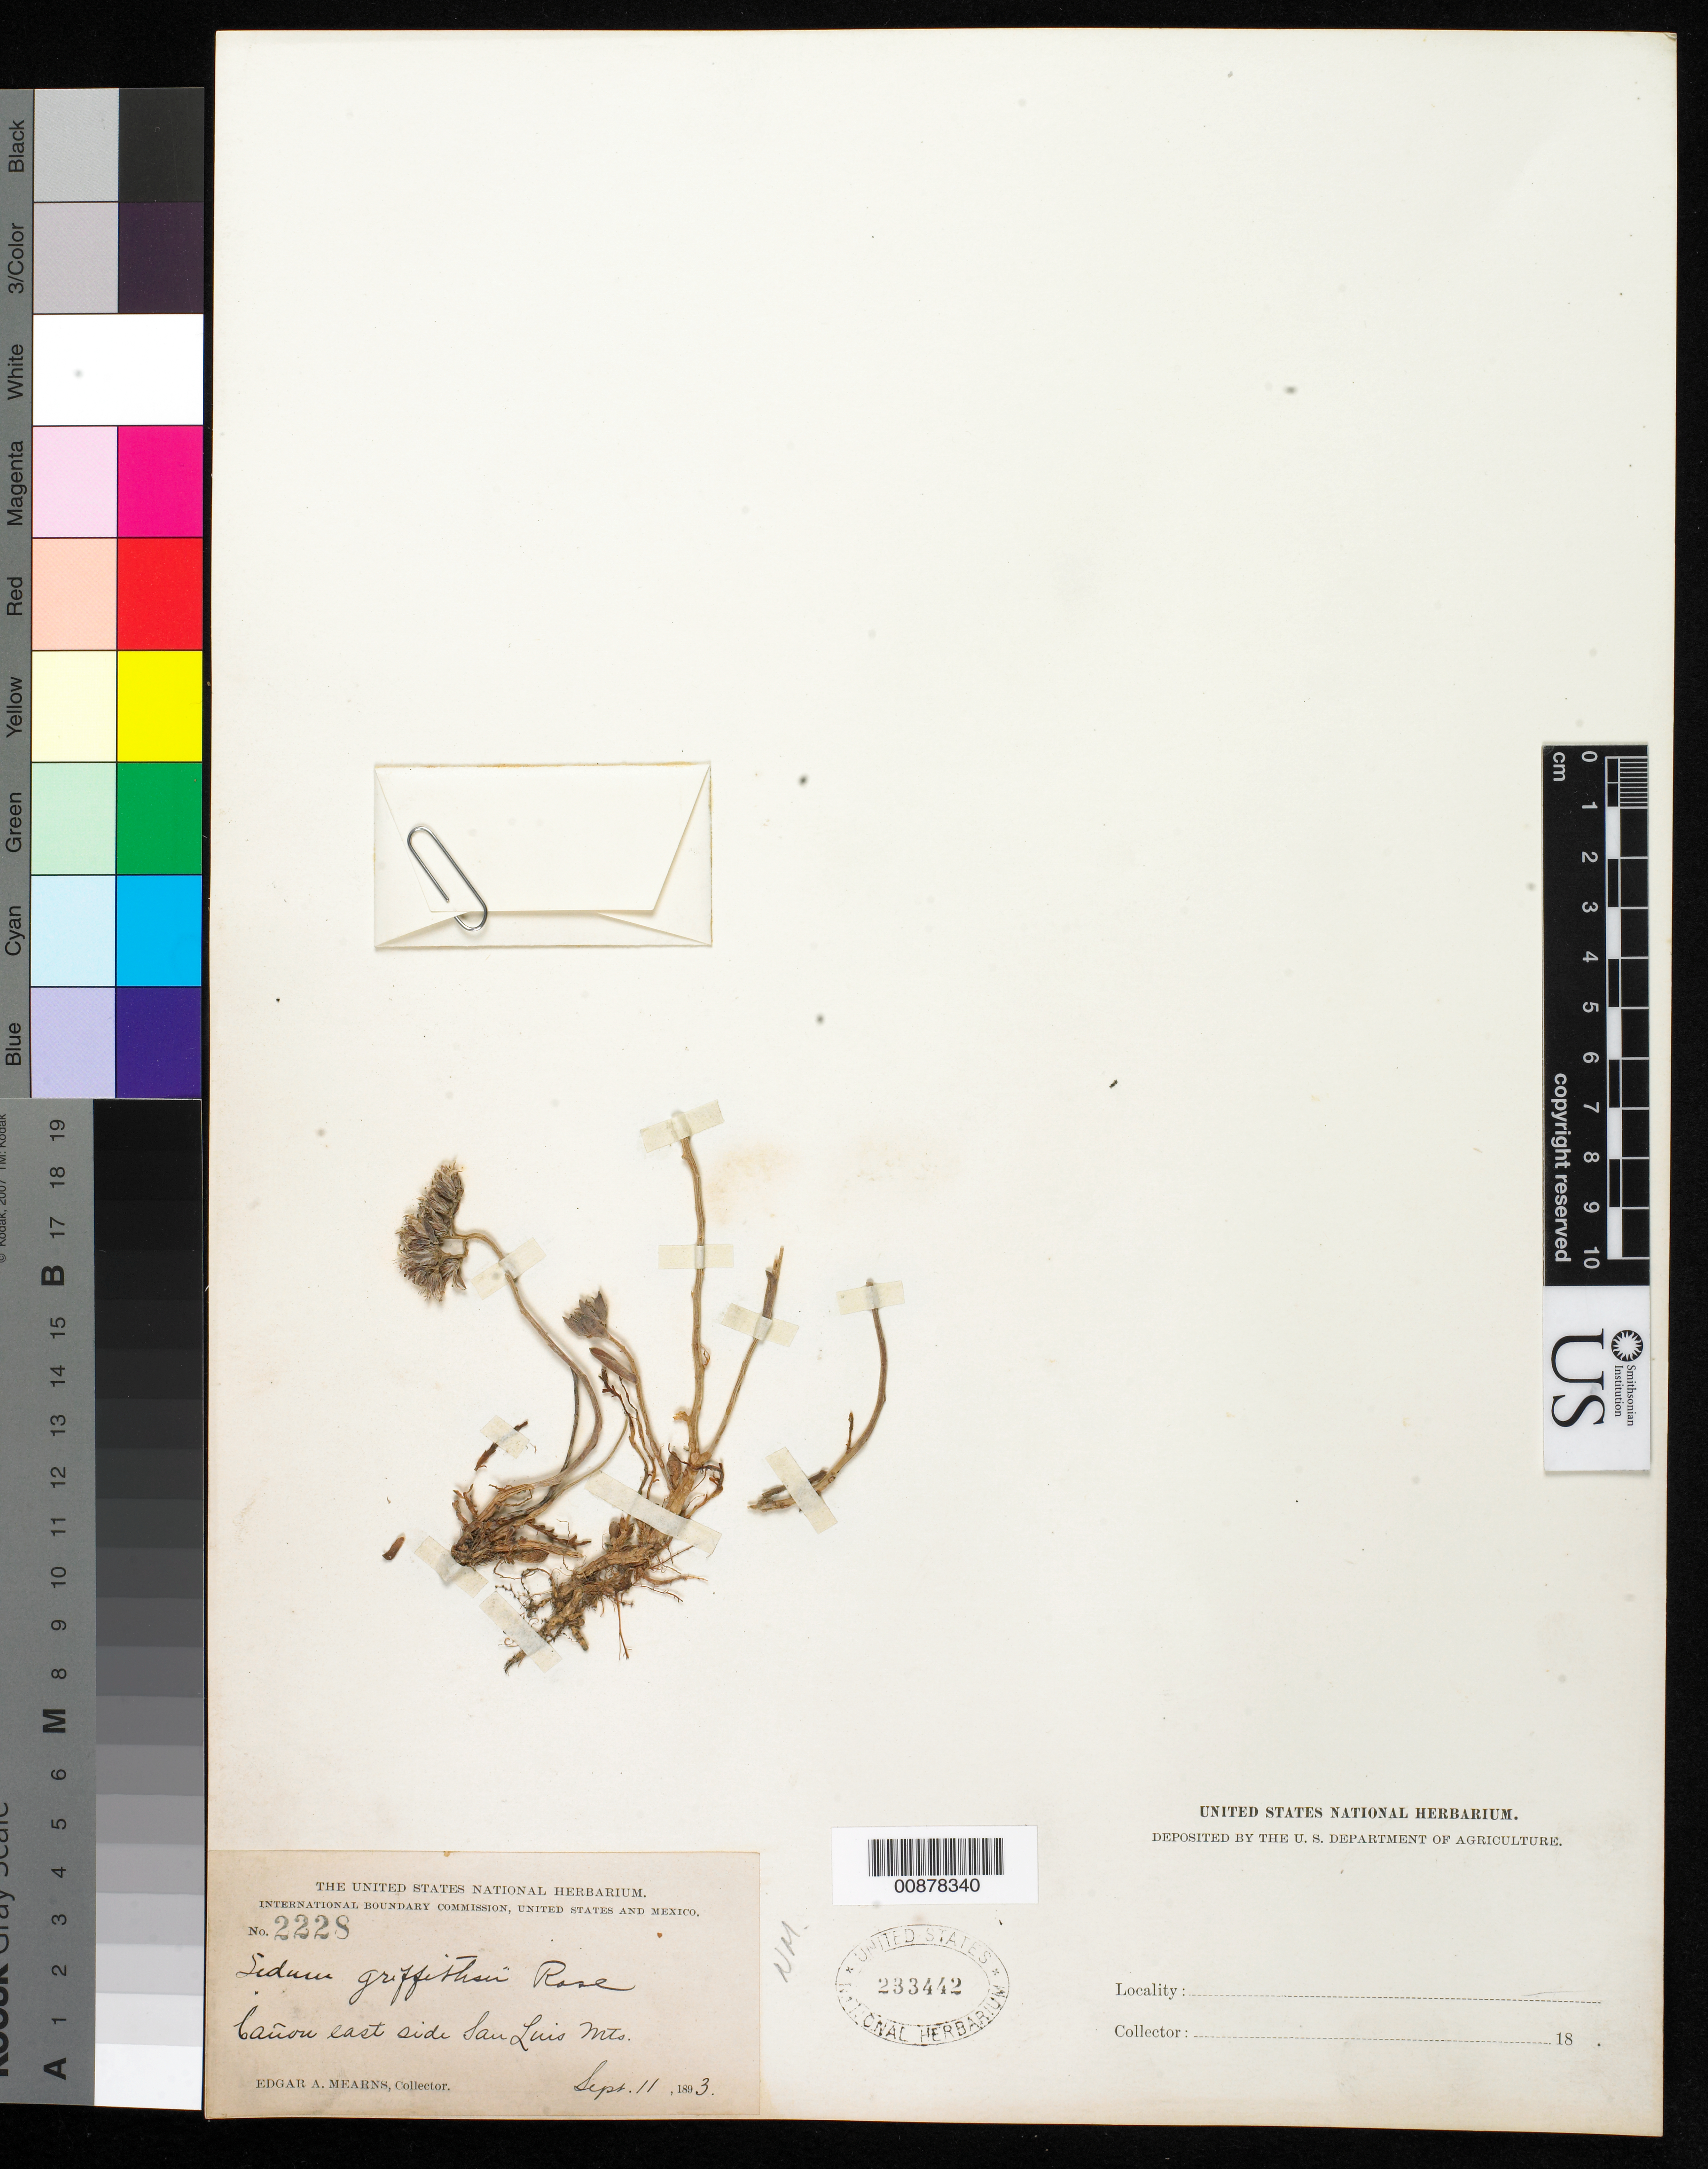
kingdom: Plantae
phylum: Tracheophyta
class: Magnoliopsida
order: Saxifragales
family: Crassulaceae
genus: Sedum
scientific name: Sedum griffithsii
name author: Rose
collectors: E. A. Mearns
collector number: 2228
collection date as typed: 11 Sep 1893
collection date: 1893-09-11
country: United States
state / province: New Mexico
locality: Cañon east side San Luis Mts.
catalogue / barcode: US 233442